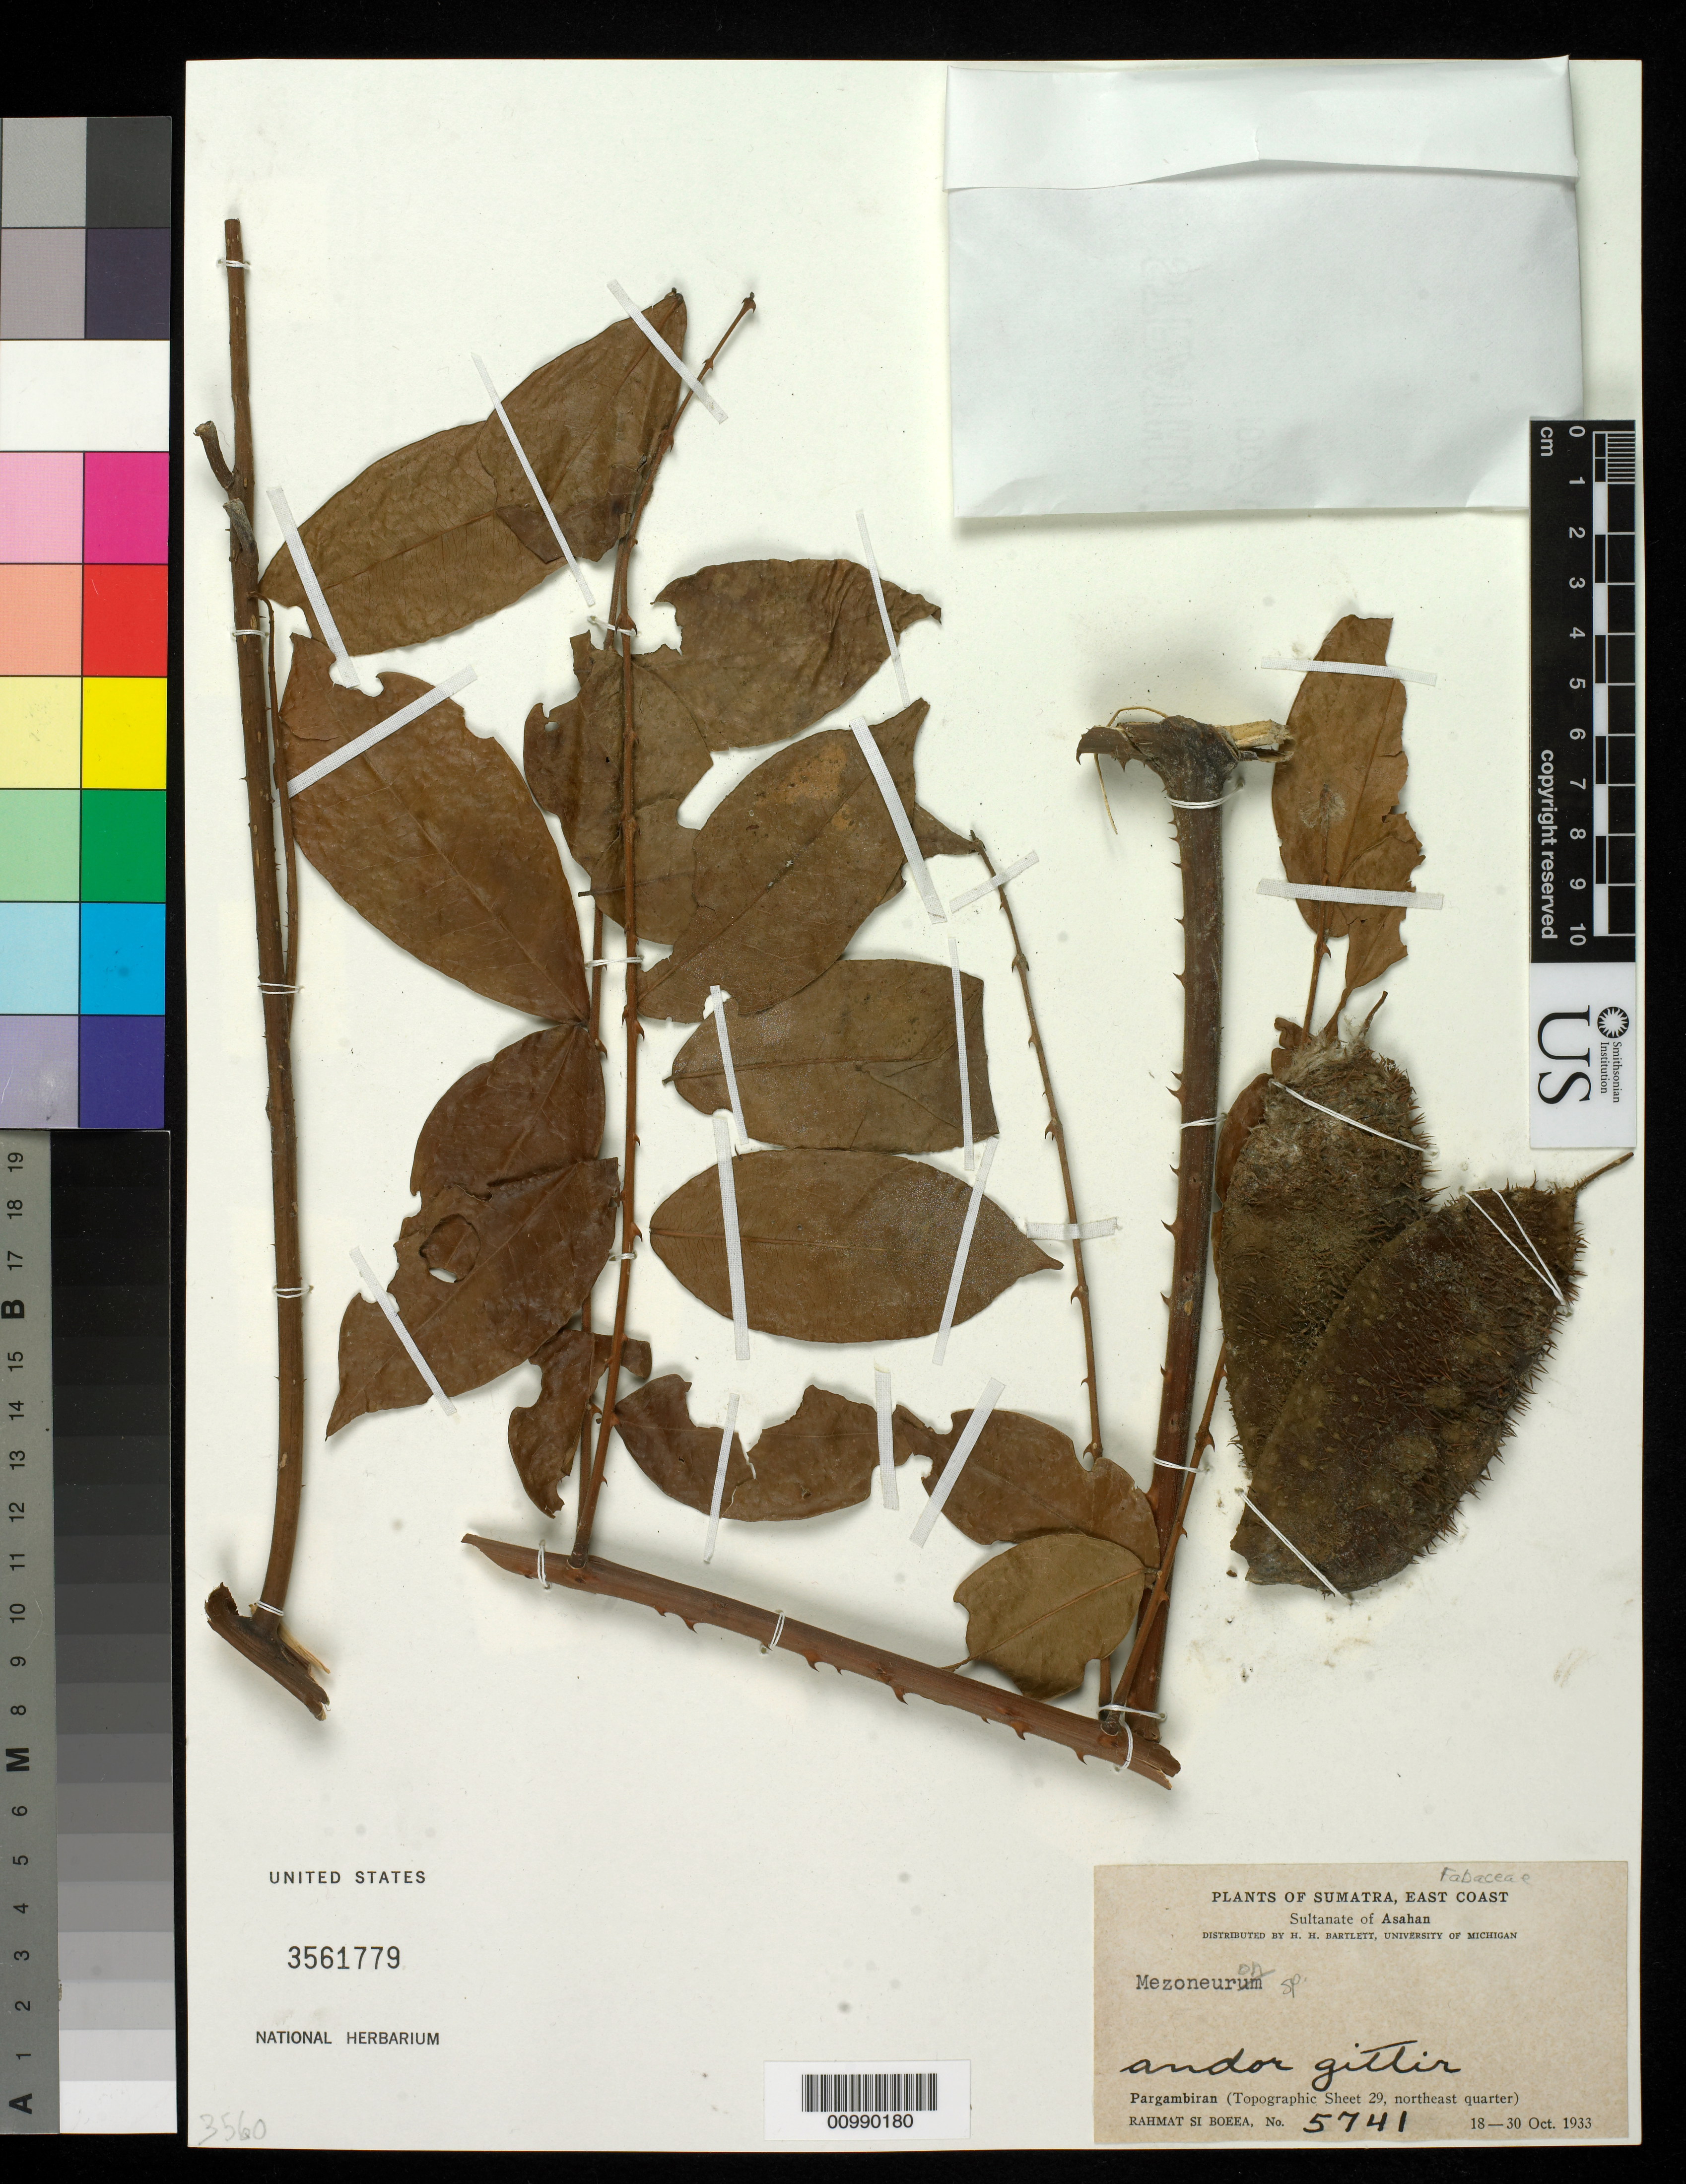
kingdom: Plantae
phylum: Tracheophyta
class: Magnoliopsida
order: Fabales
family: Fabaceae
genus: Mezoneuron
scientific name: Mezoneuron sp.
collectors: Rahmat Si Boeea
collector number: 5741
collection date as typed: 18 Oct 1933 to 30 Oct 1933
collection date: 1933-10-18/1933-10-30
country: Indonesia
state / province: Sumatra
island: Sumatra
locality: Ashan, Pargambiran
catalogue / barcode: US 3561779